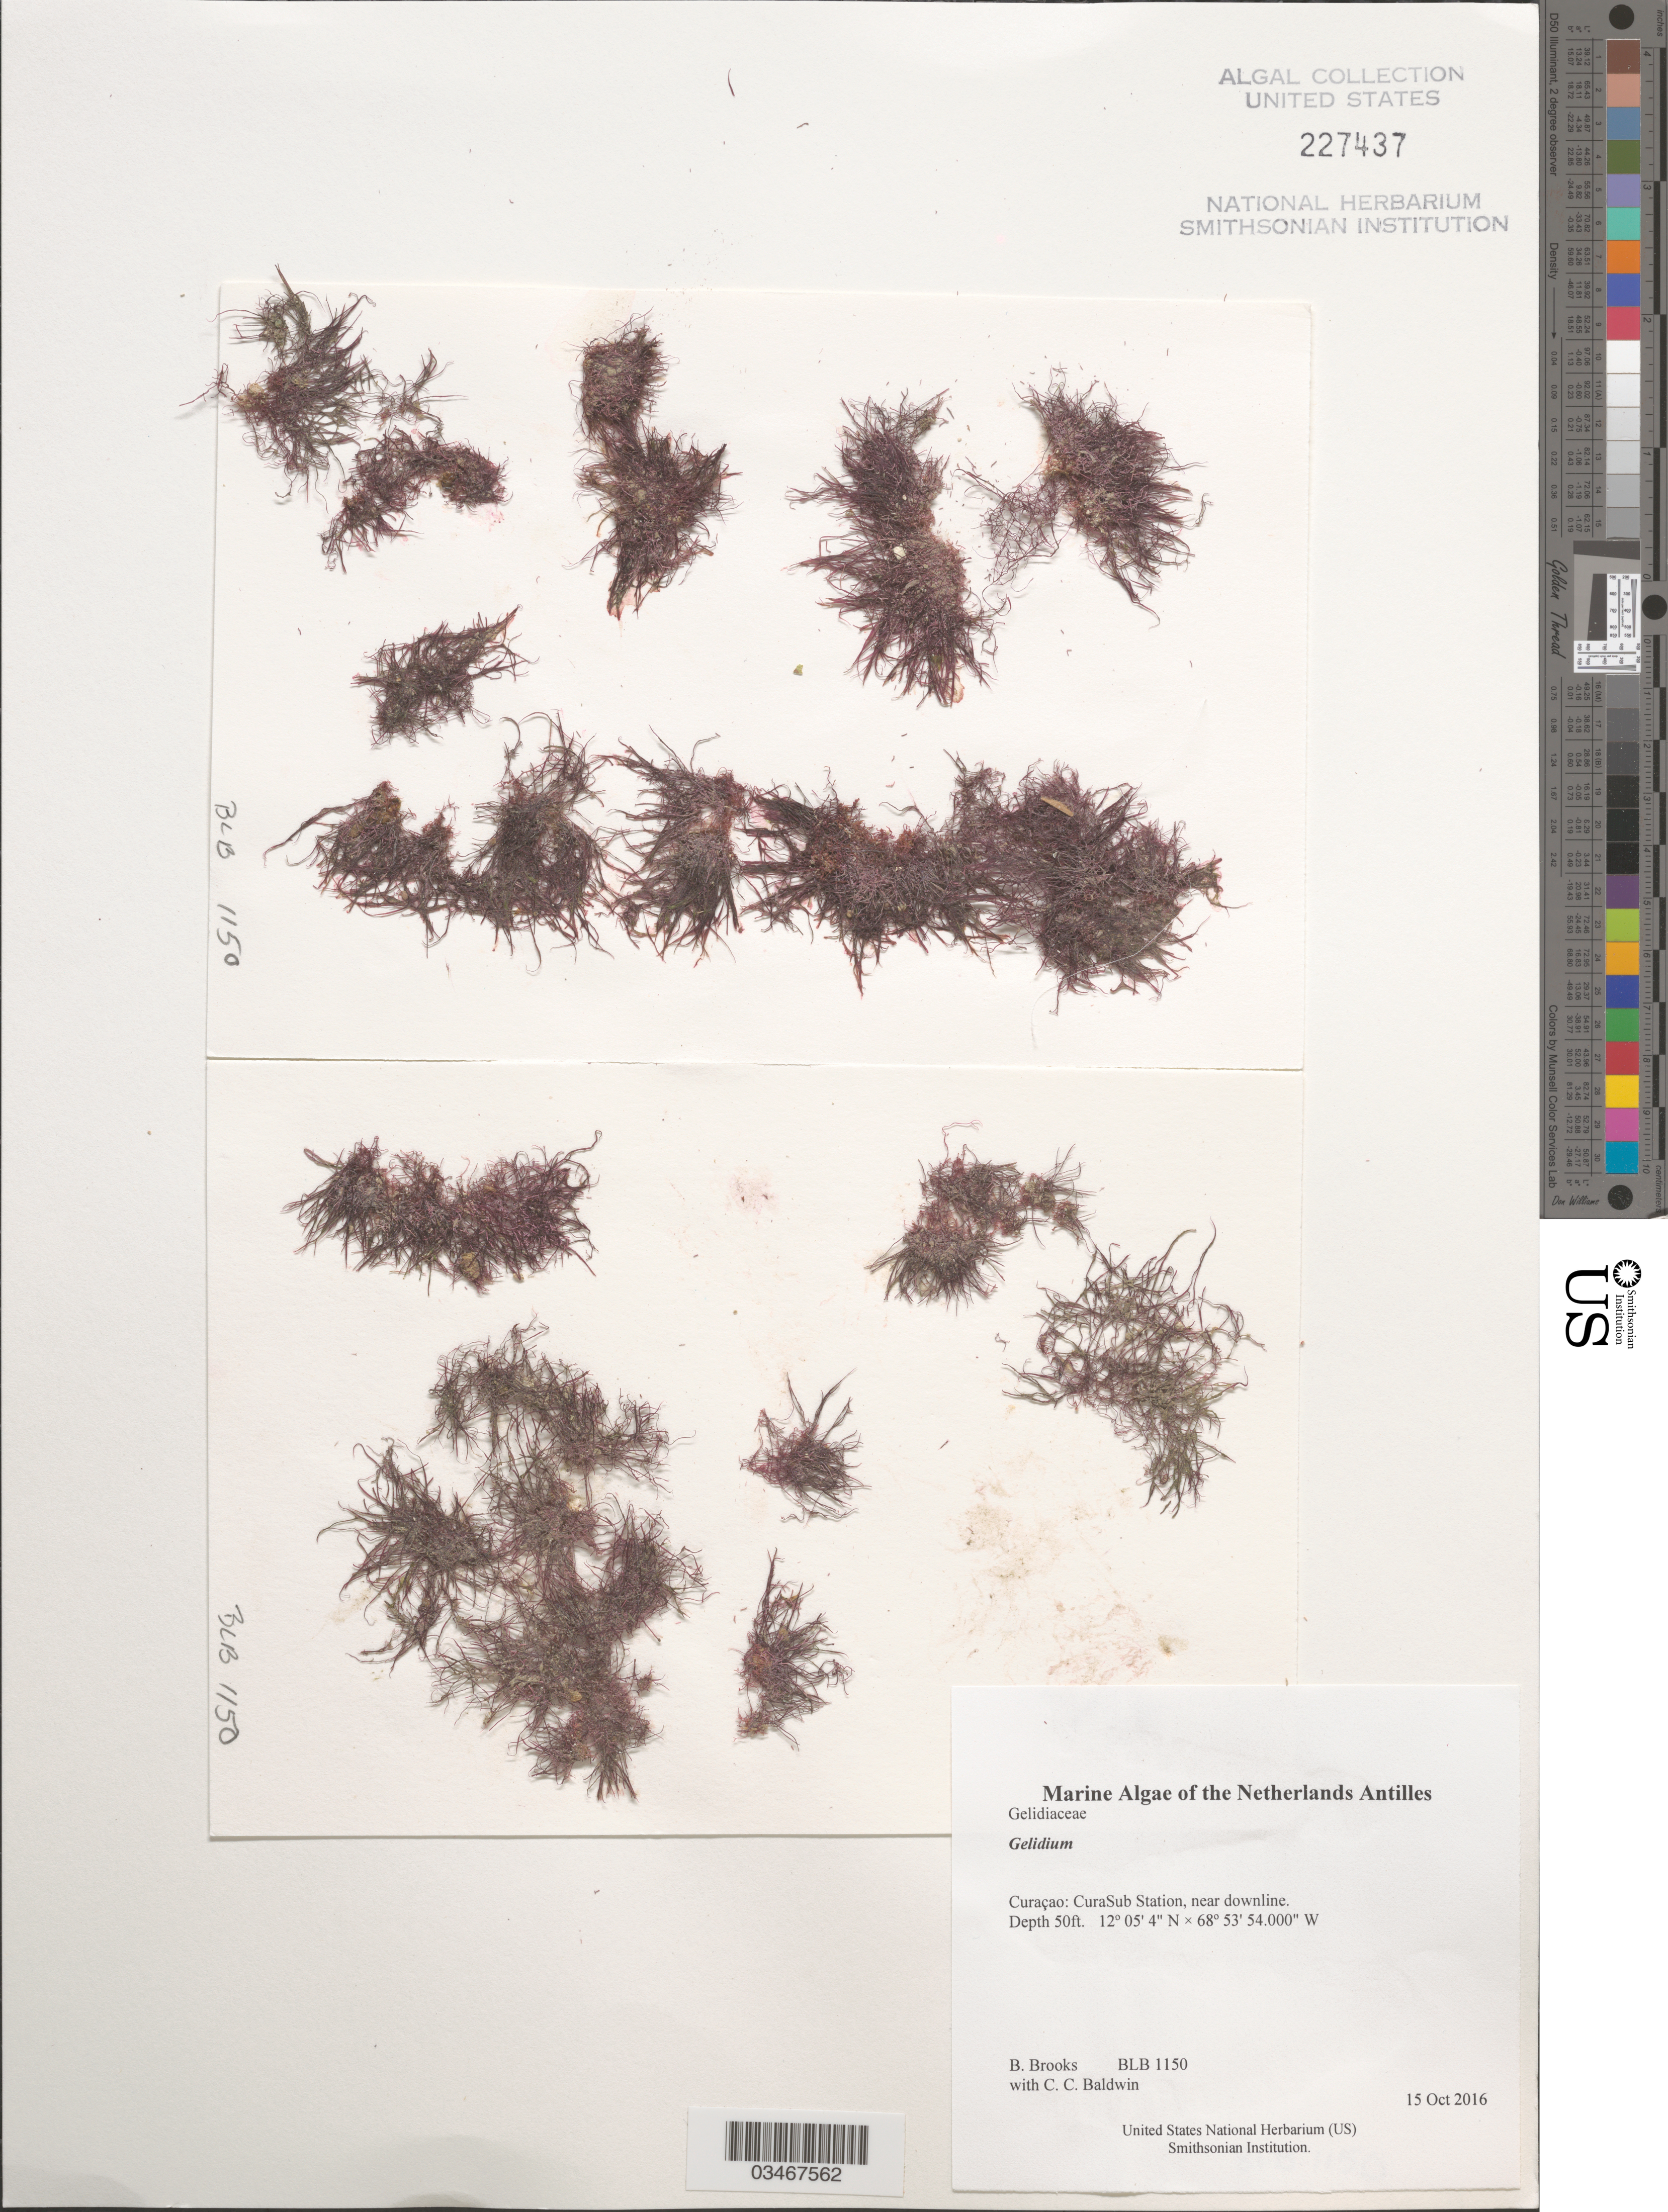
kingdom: Plantae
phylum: Rhodophyta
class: Florideophyceae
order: Gelidiales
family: Gelidiaceae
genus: Gelidium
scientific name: Gelidium sp.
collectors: B. Brooks & C. C. Baldwin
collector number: BLB 1150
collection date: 2016-10-15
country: Curaçao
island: Curaçao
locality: CuraSub Station, near downline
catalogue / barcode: US 227437